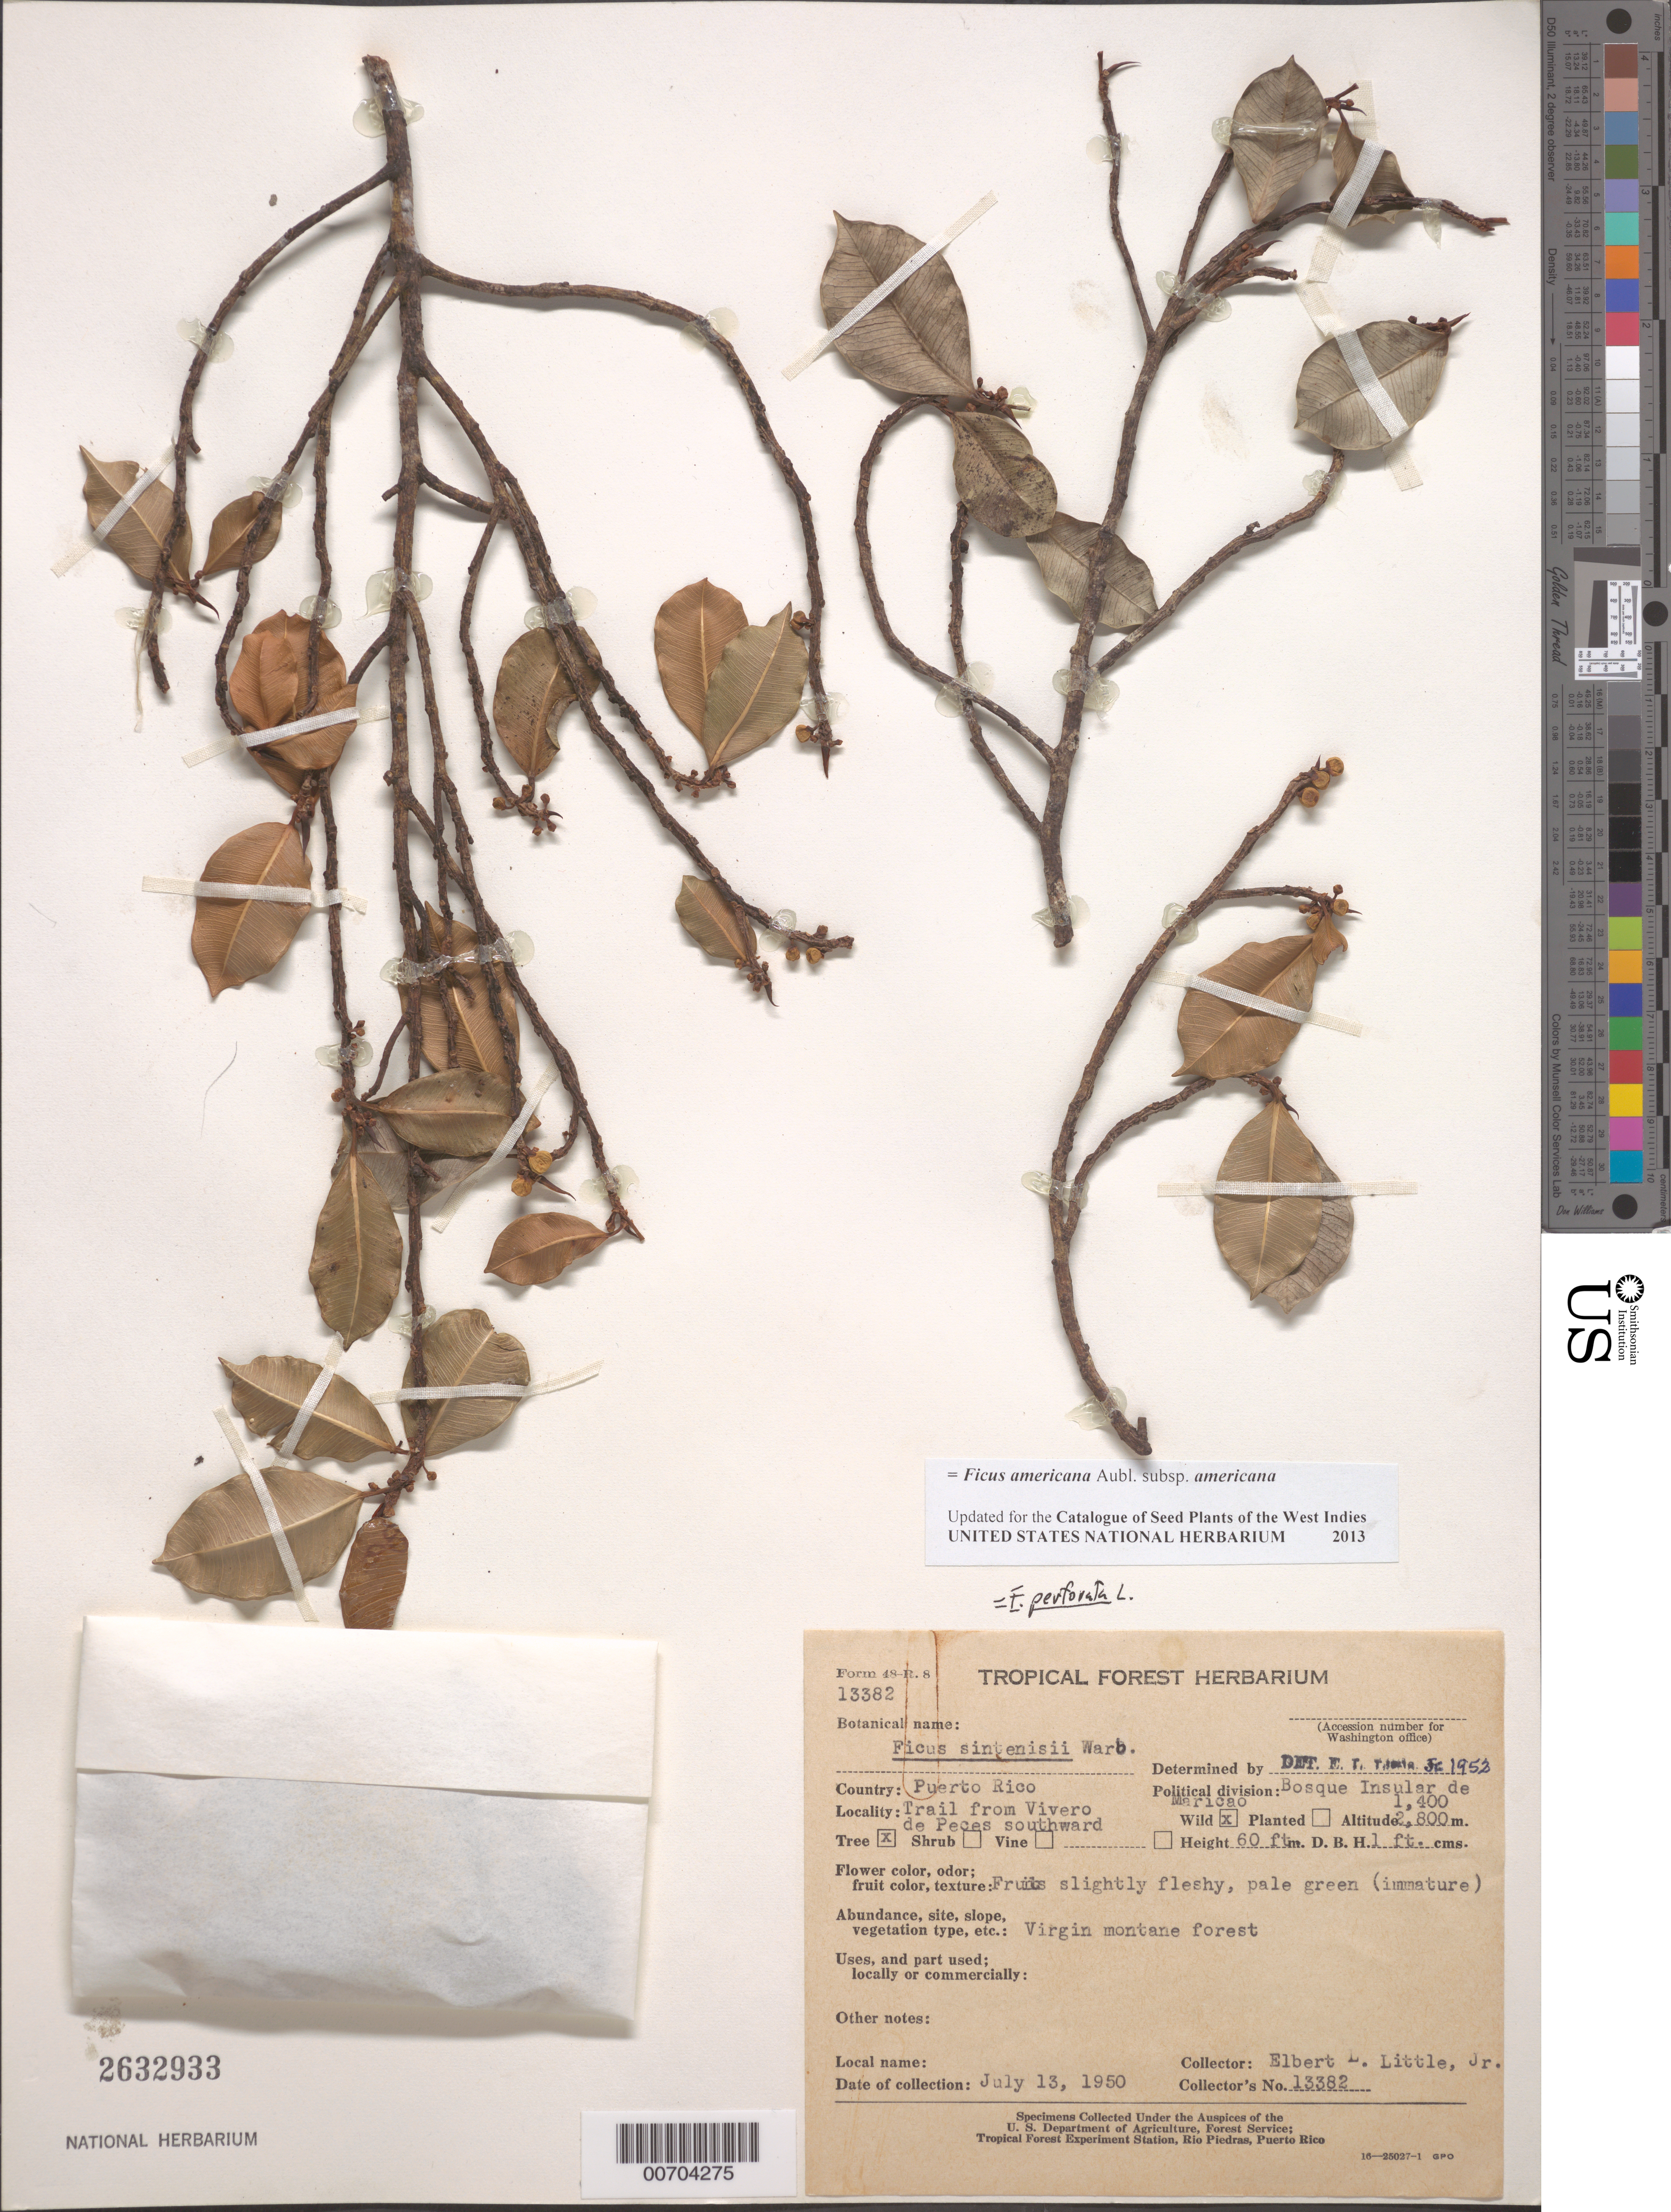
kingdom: Plantae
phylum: Tracheophyta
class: Magnoliopsida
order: Rosales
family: Moraceae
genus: Ficus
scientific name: Ficus perforata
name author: L.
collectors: E. L. Little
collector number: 13382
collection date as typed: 13 Jul 1959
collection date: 1959-07-13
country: Puerto Rico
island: Greater Antilles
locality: Bosque Insular de Maricao, Trail from Vivero de Peces southward.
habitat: Virgin montane forest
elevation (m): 1400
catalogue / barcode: US 2632933